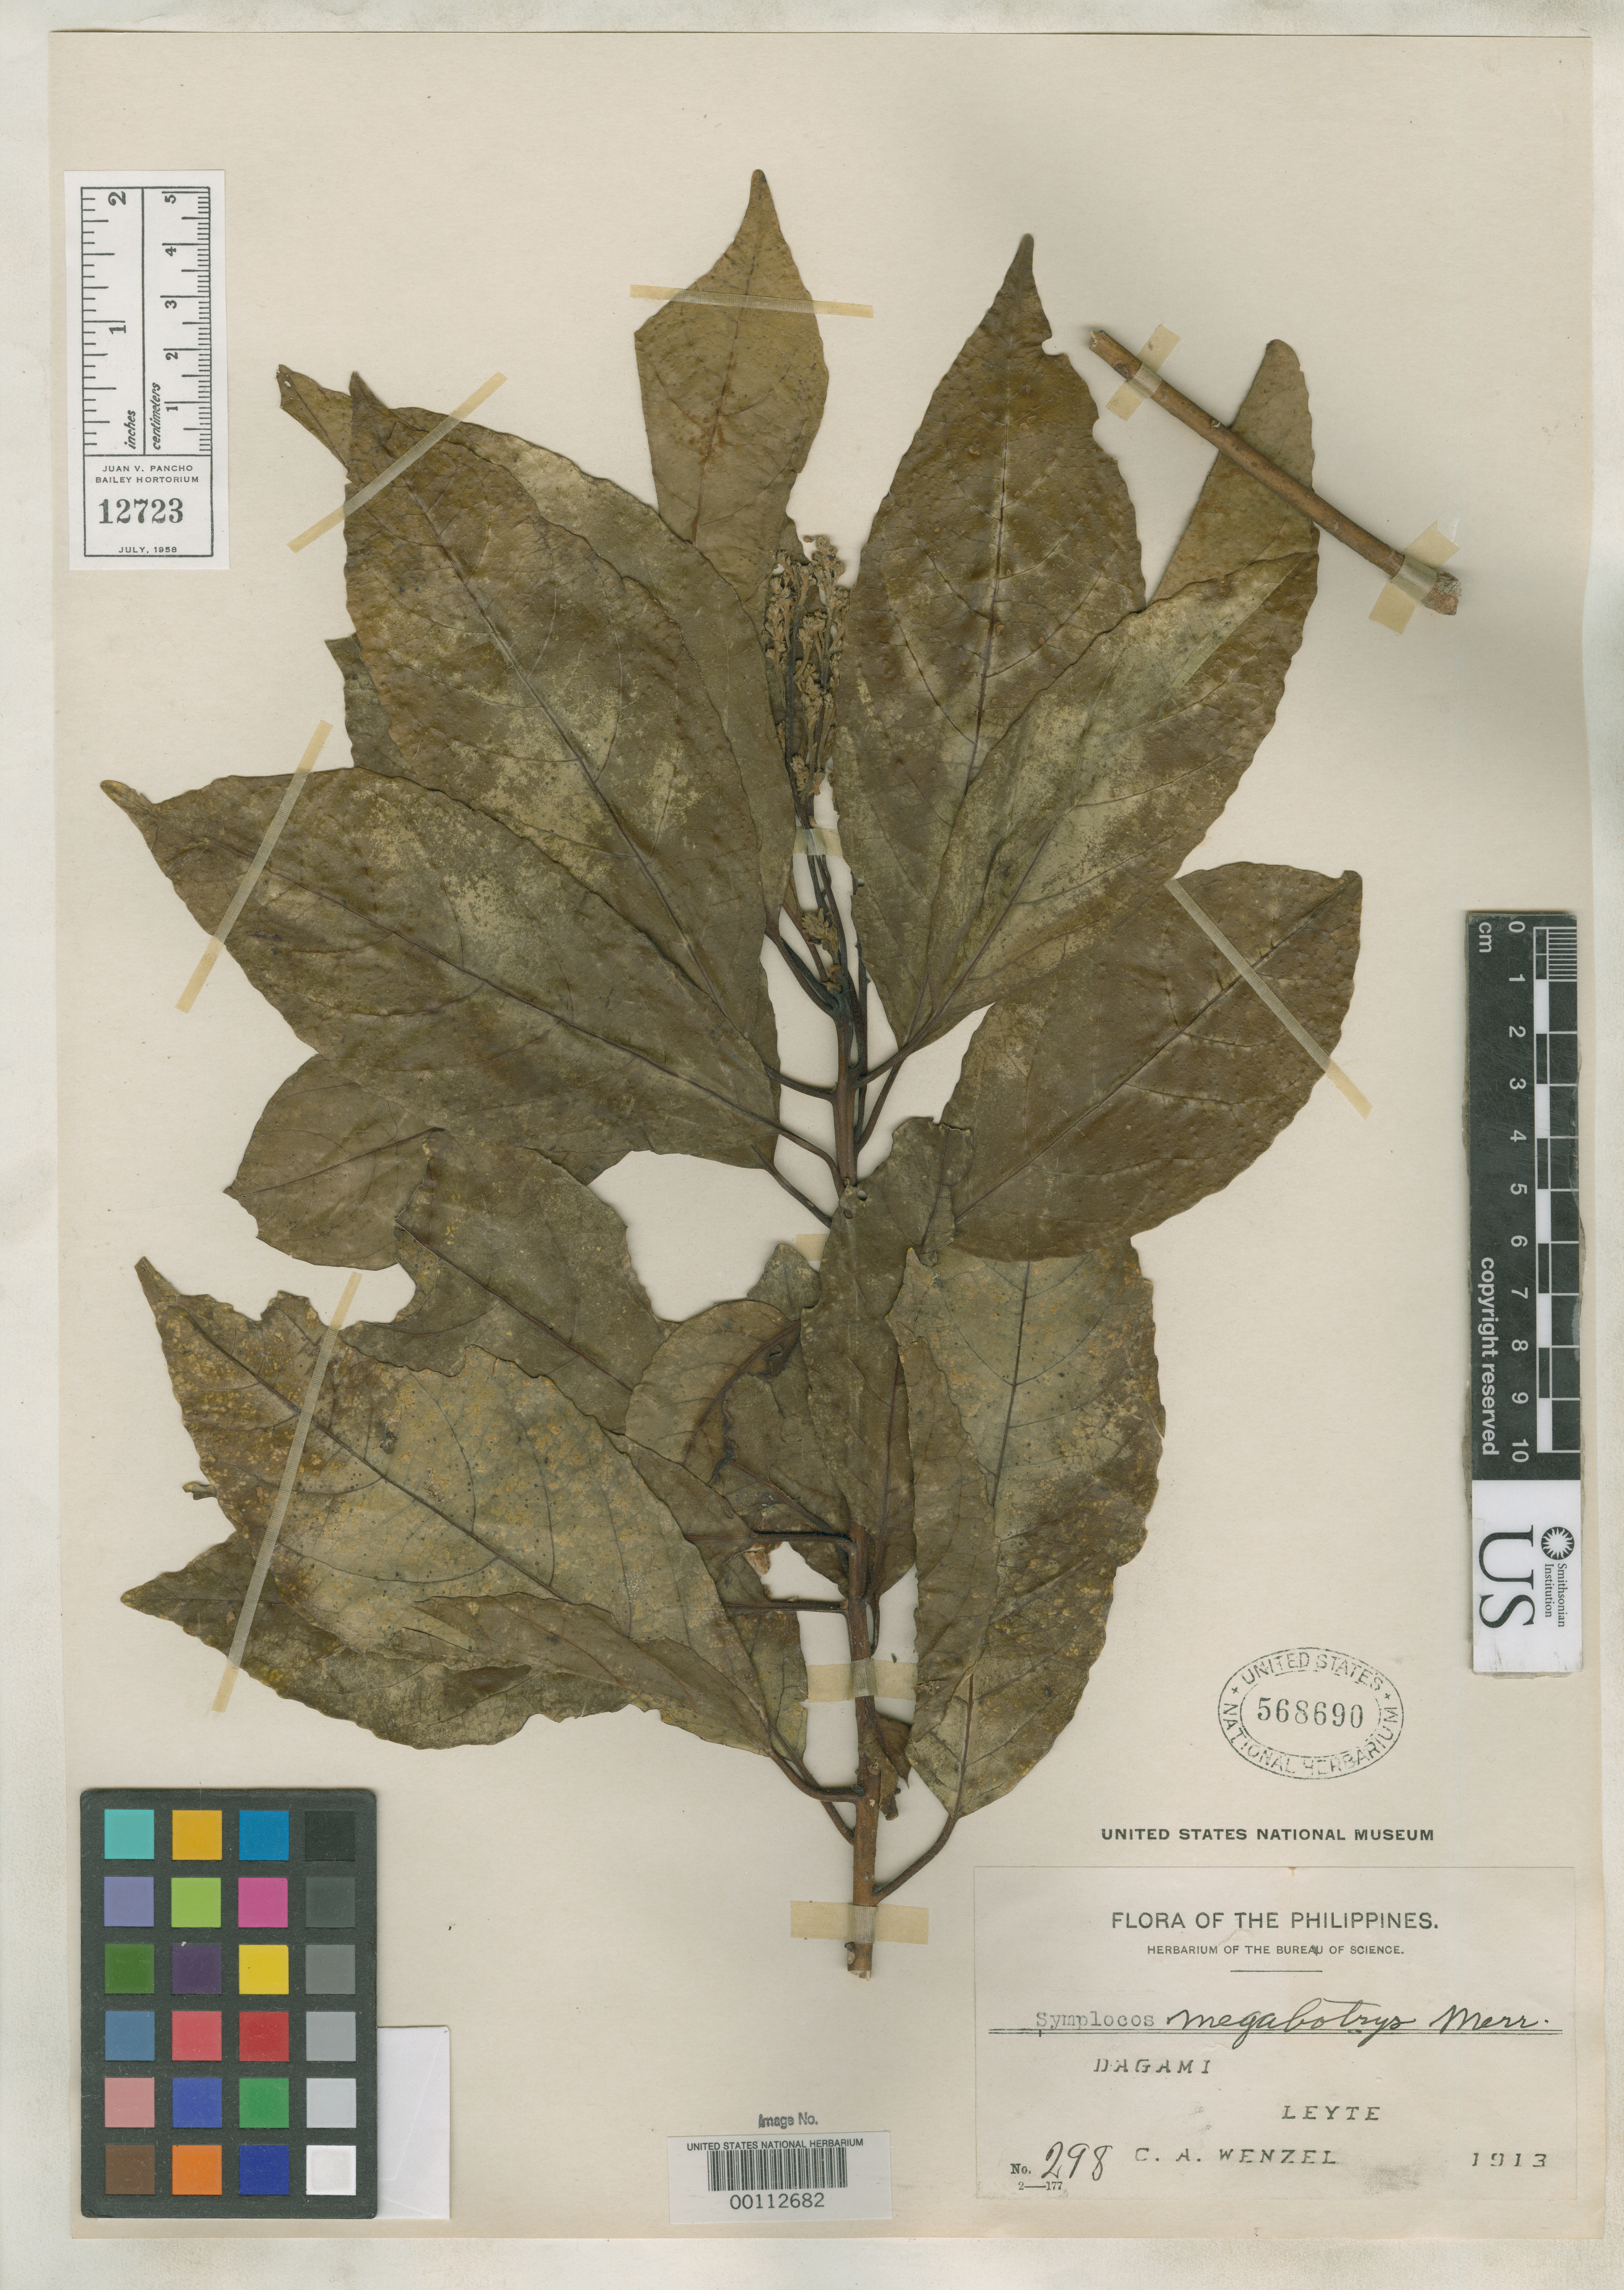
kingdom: Plantae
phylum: Tracheophyta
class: Magnoliopsida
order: Ericales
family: Symplocaceae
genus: Symplocos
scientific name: Symplocos megabotrys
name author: Merr.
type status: Isotype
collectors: C. Wenzel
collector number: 298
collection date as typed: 1913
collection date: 1913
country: Philippines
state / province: Eastern Visayas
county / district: Leyte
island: Leyte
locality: Dagami.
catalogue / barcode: US 568690